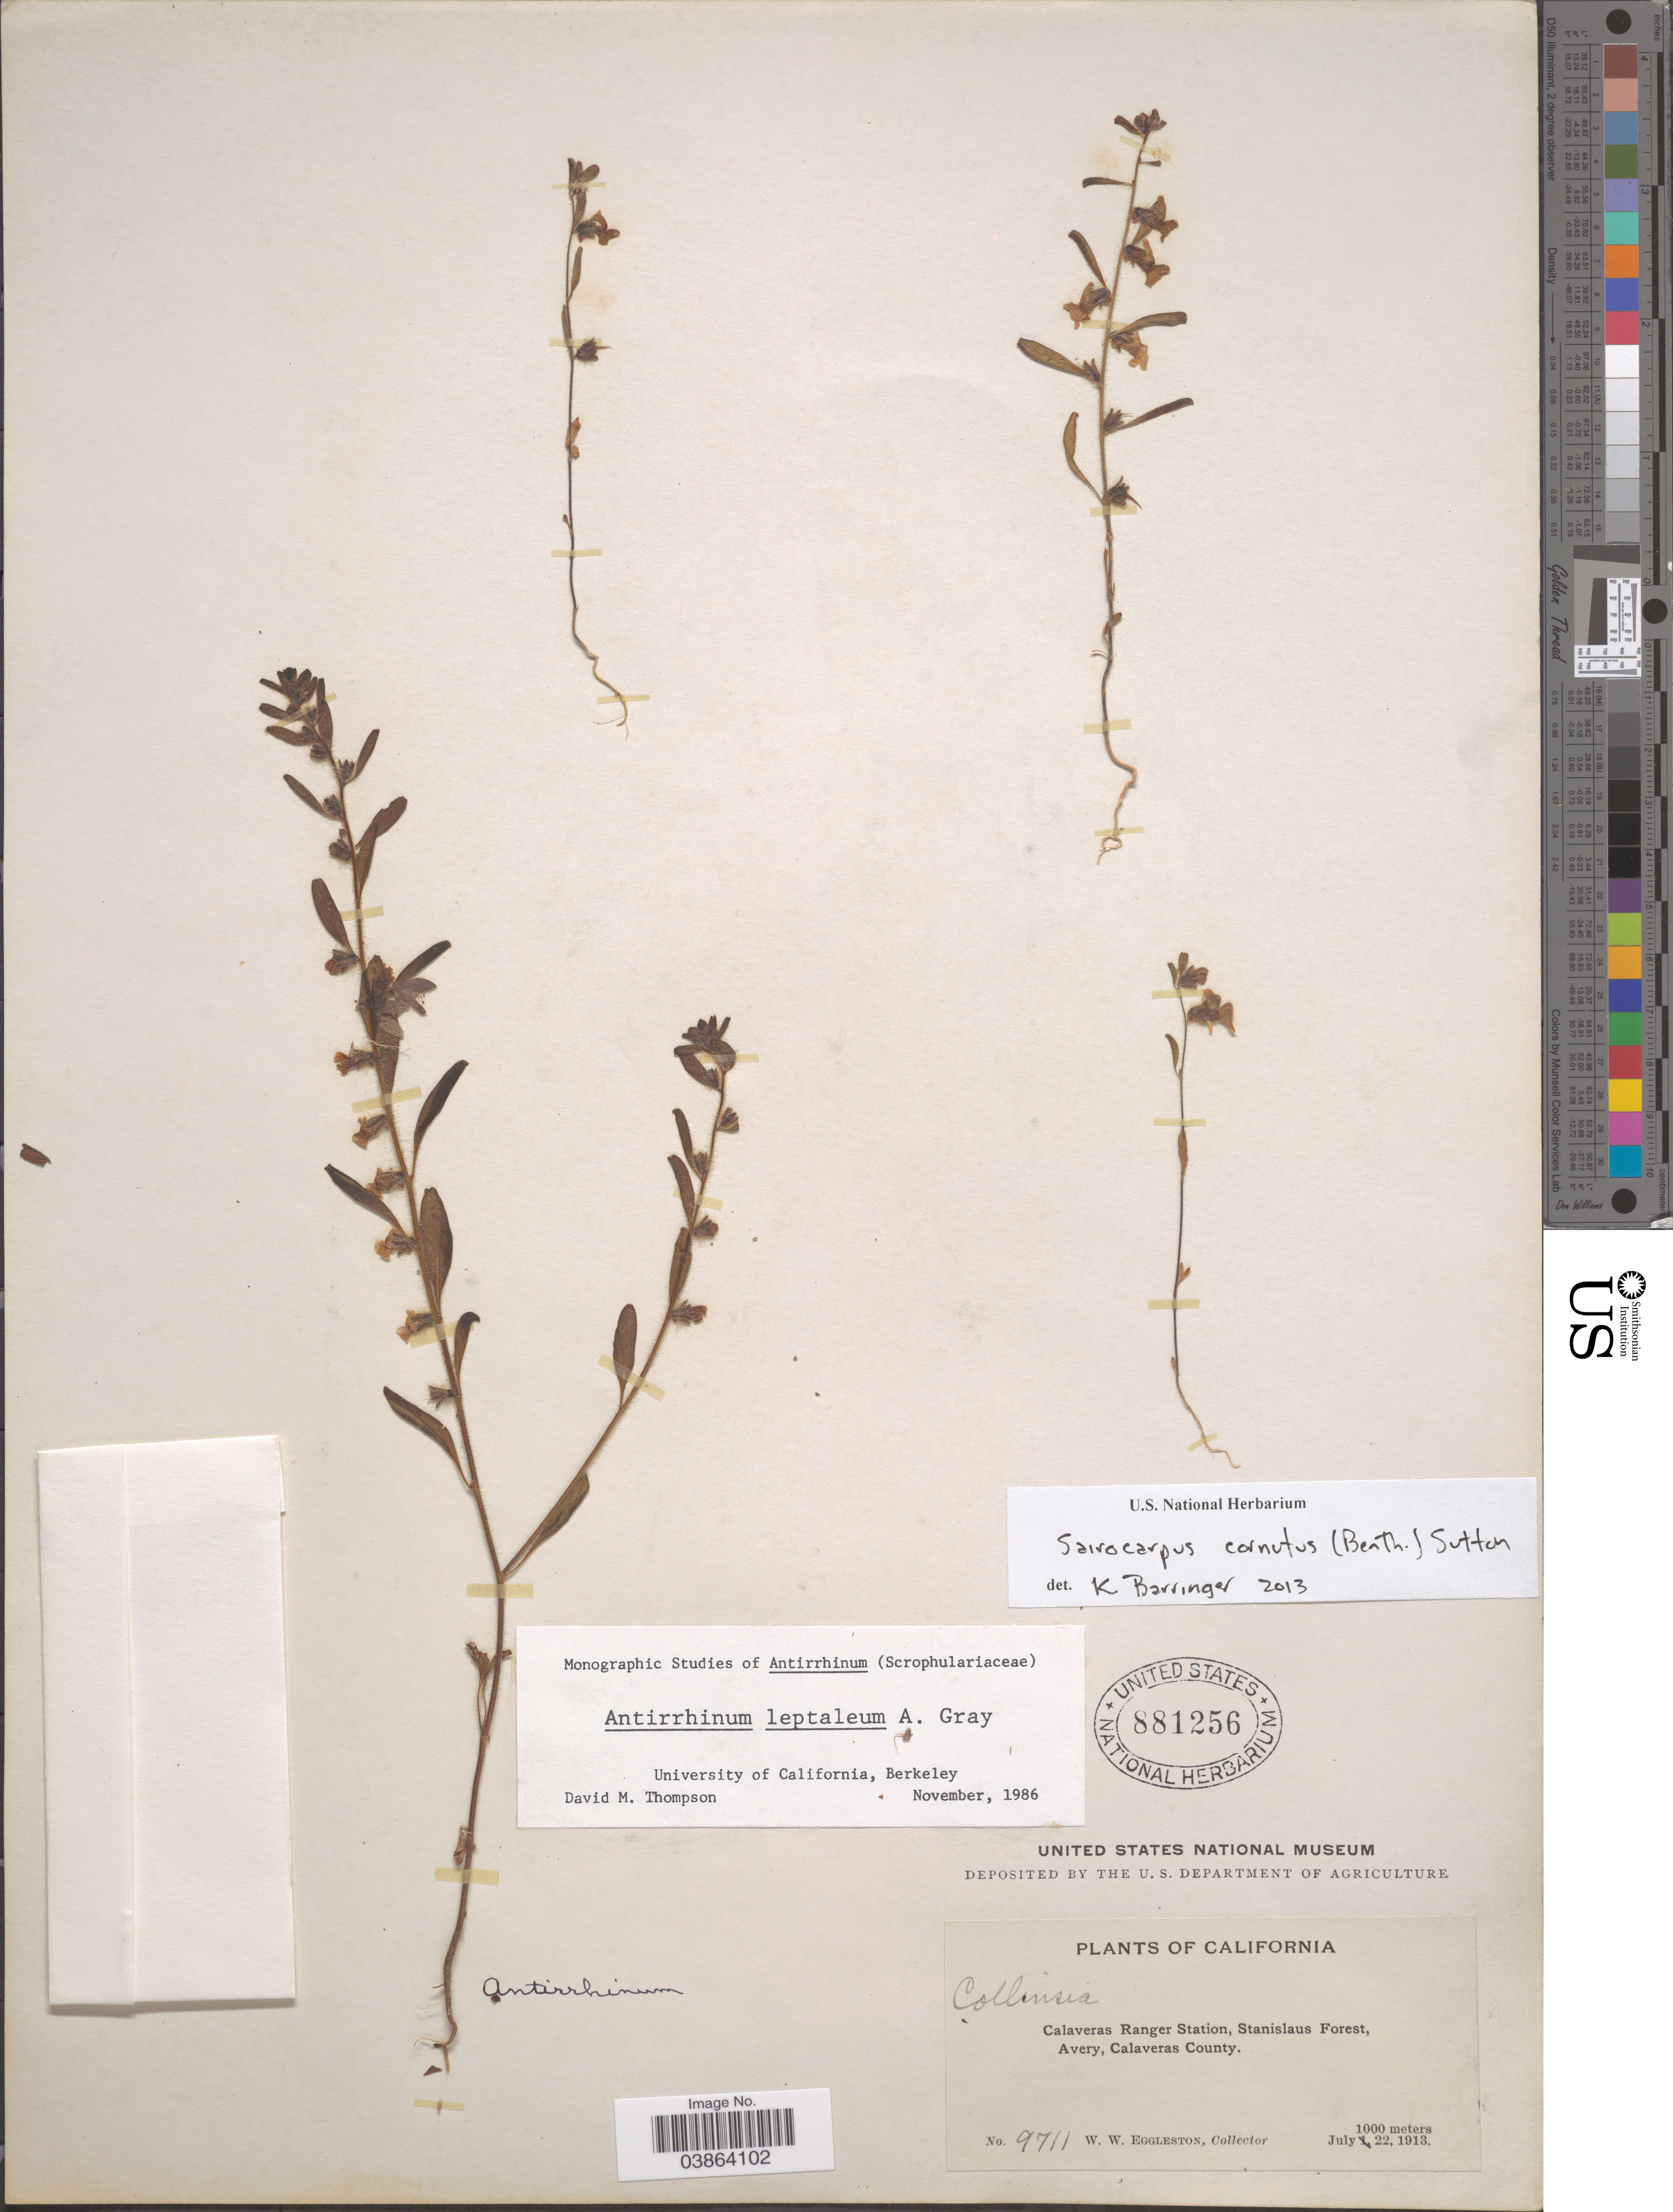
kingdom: Plantae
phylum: Tracheophyta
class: Magnoliopsida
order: Lamiales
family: Plantaginaceae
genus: Sairocarpus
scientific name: Sairocarpus cornutus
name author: (Benth.) D.A. Sutton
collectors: W. W. Eggleston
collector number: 9711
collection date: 1913-07-22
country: United States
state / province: California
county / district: Calaveras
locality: Calaveras Ranger Station, Stanislaus Forest, Avery, Calaveras County.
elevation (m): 1000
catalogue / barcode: US 881256